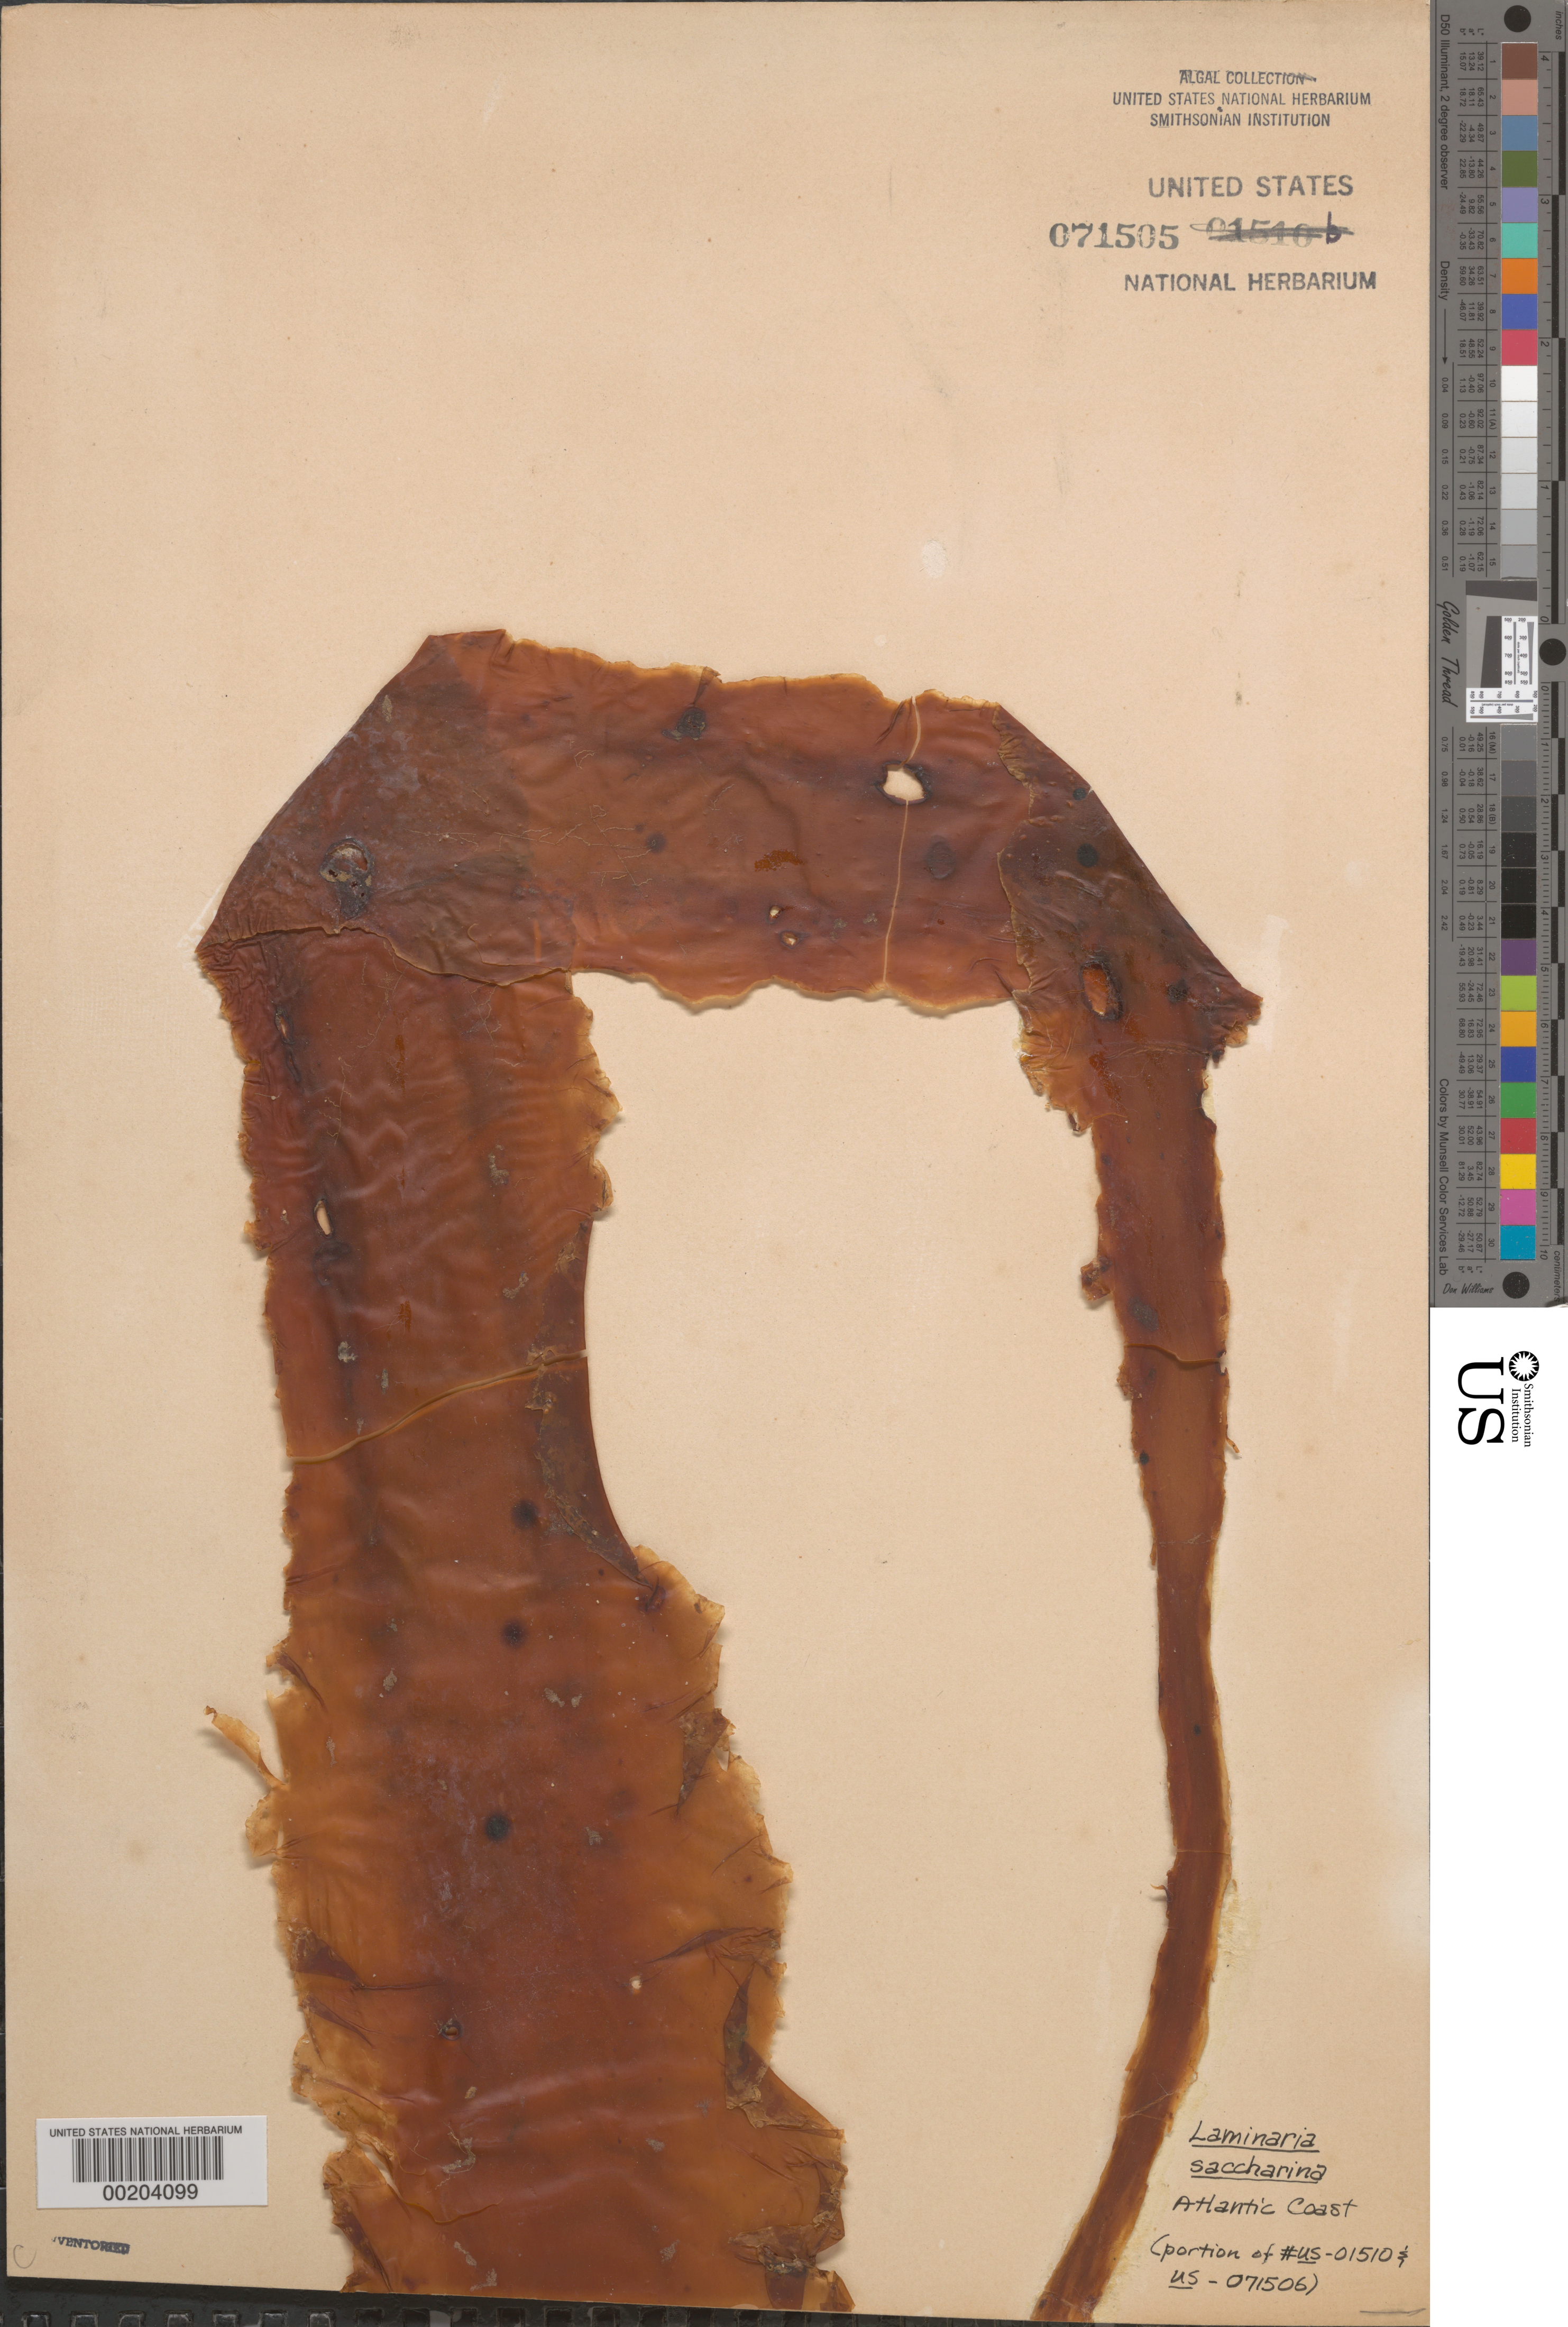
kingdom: Chromista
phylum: Ochrophyta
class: Phaeophyceae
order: Laminariales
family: Laminariaceae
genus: Saccharina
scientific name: Saccharina latissima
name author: C.E. Lane et al.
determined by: Algae name updating Project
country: United States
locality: Atlantic coast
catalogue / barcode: US 71505